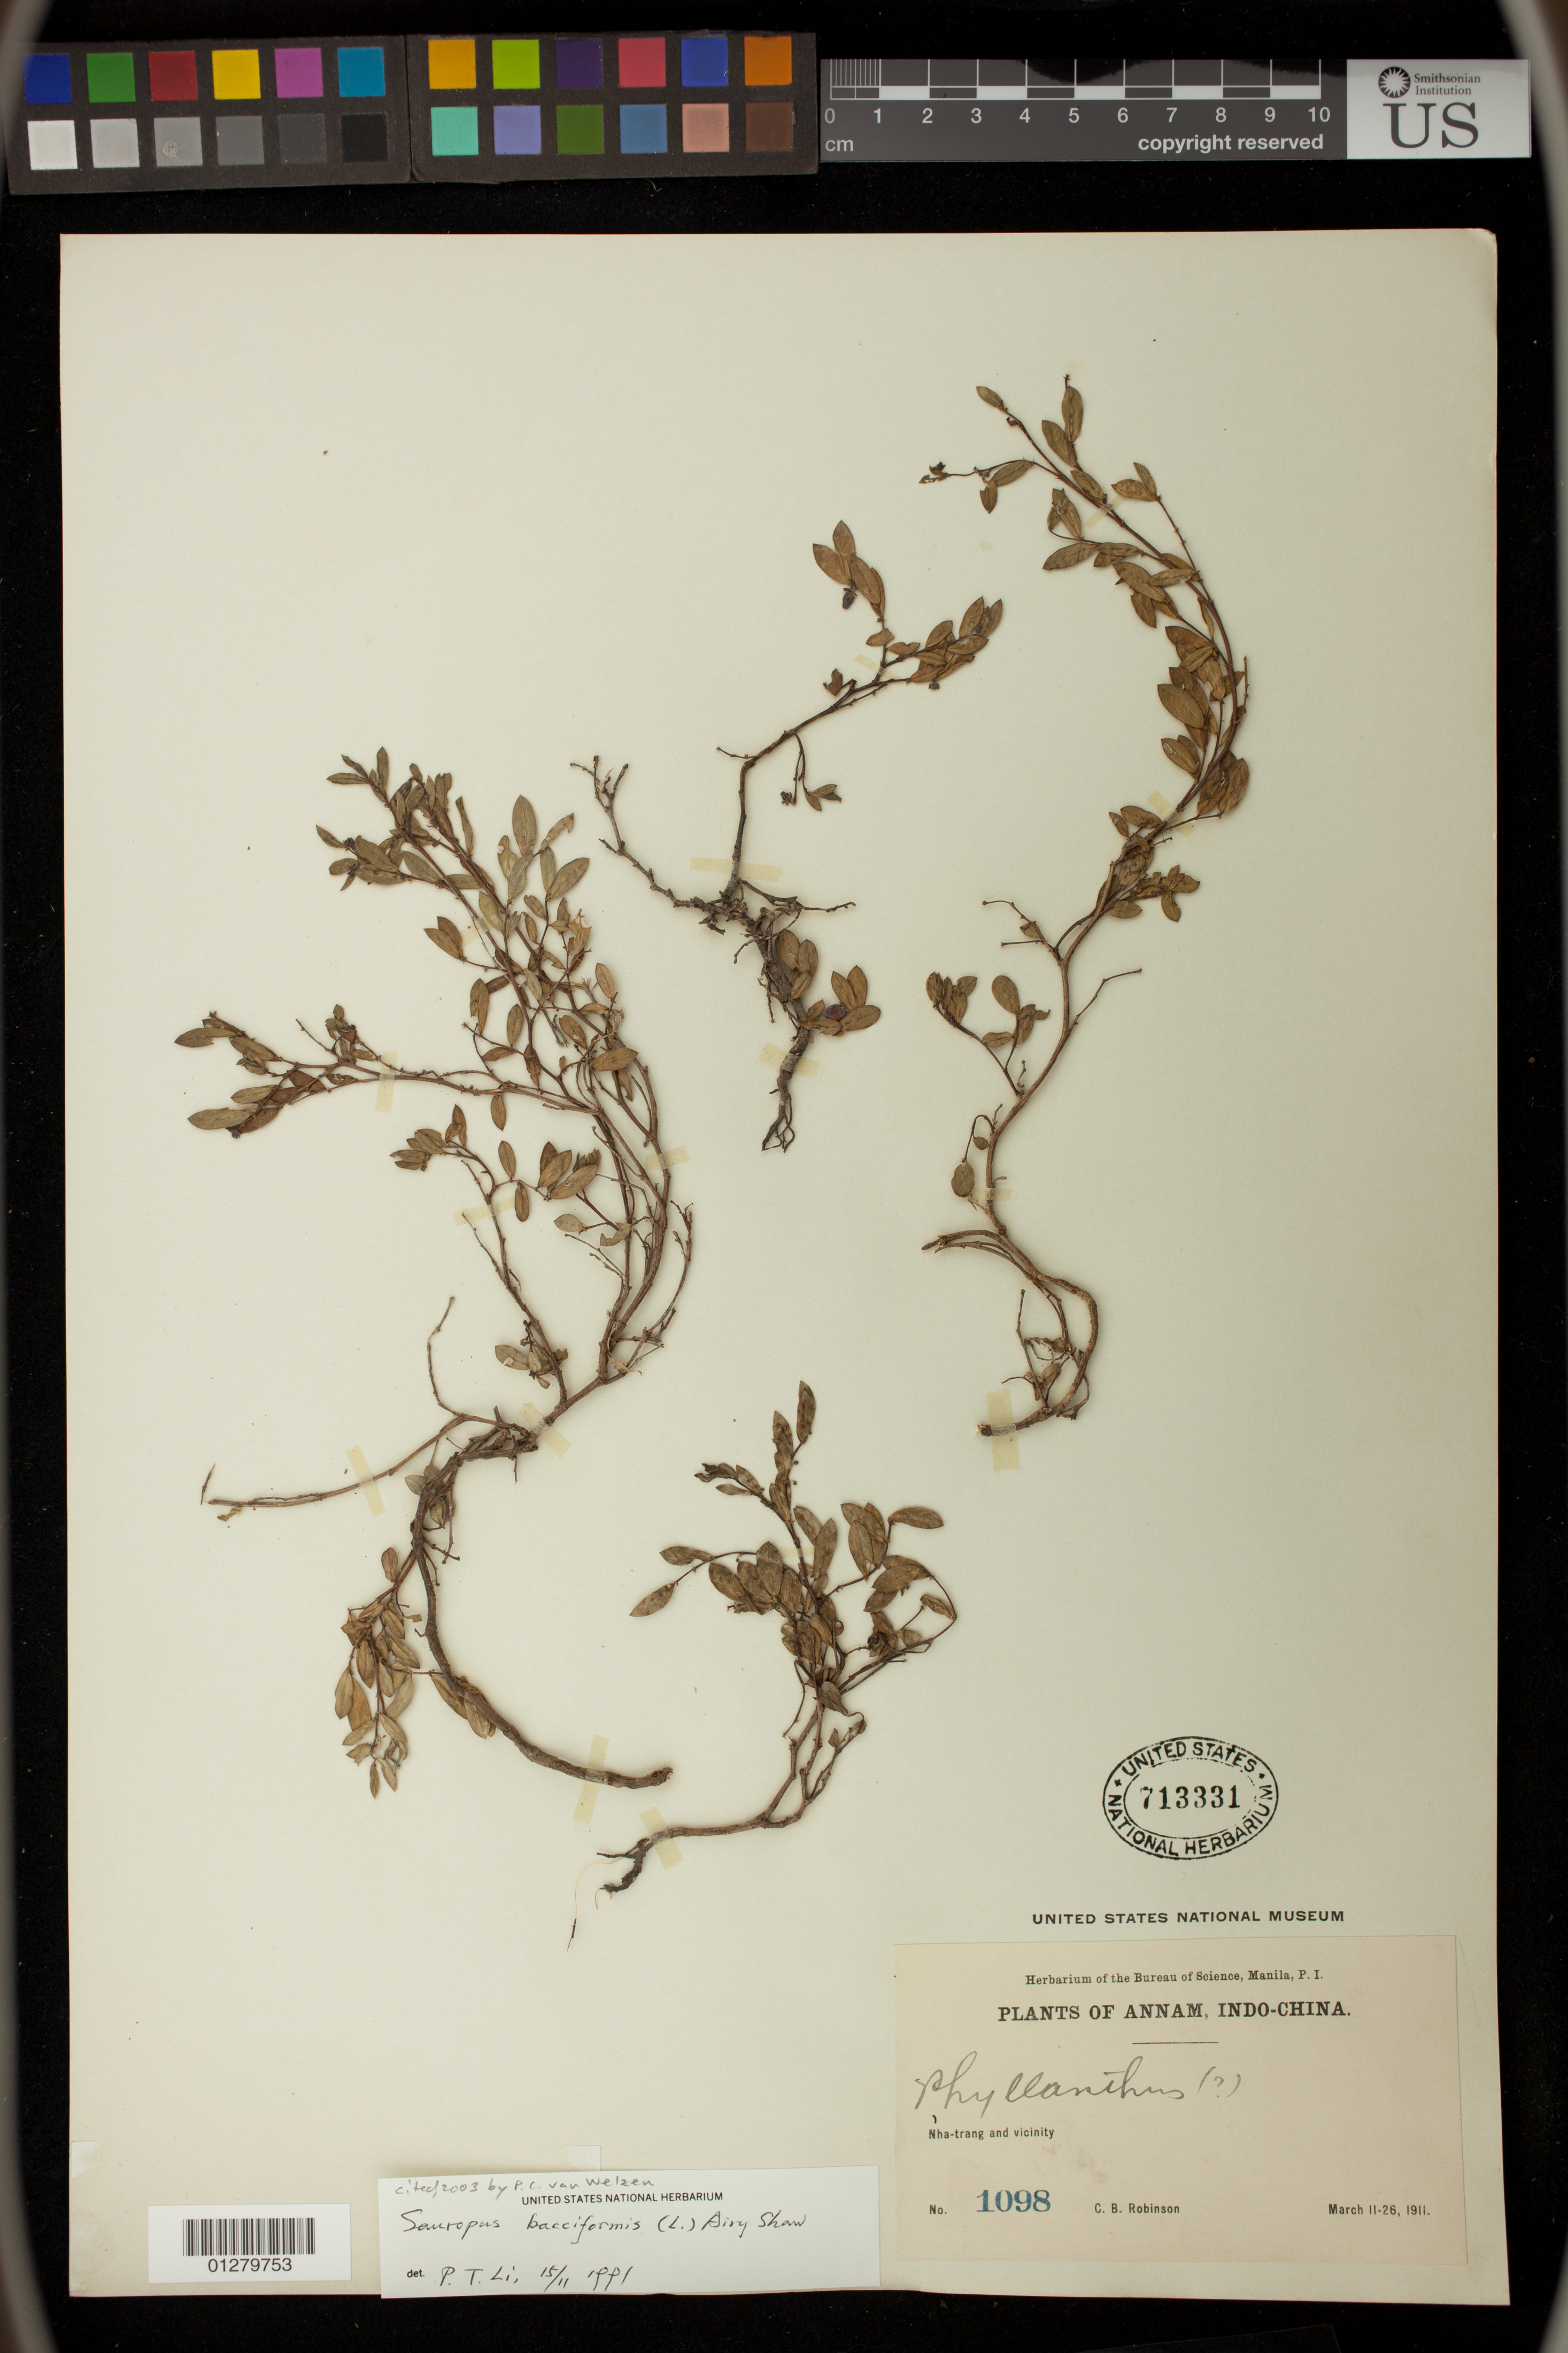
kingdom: Plantae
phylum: Tracheophyta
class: Magnoliopsida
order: Malpighiales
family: Phyllanthaceae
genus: Sauropus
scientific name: Sauropus bacciformis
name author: (L.) Airy Shaw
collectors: C. Robinson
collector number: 1098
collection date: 1911-03-11/1911-03-26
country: Vietnam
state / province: Khanh Hoa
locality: Annam, Indo-china,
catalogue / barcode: US 713331